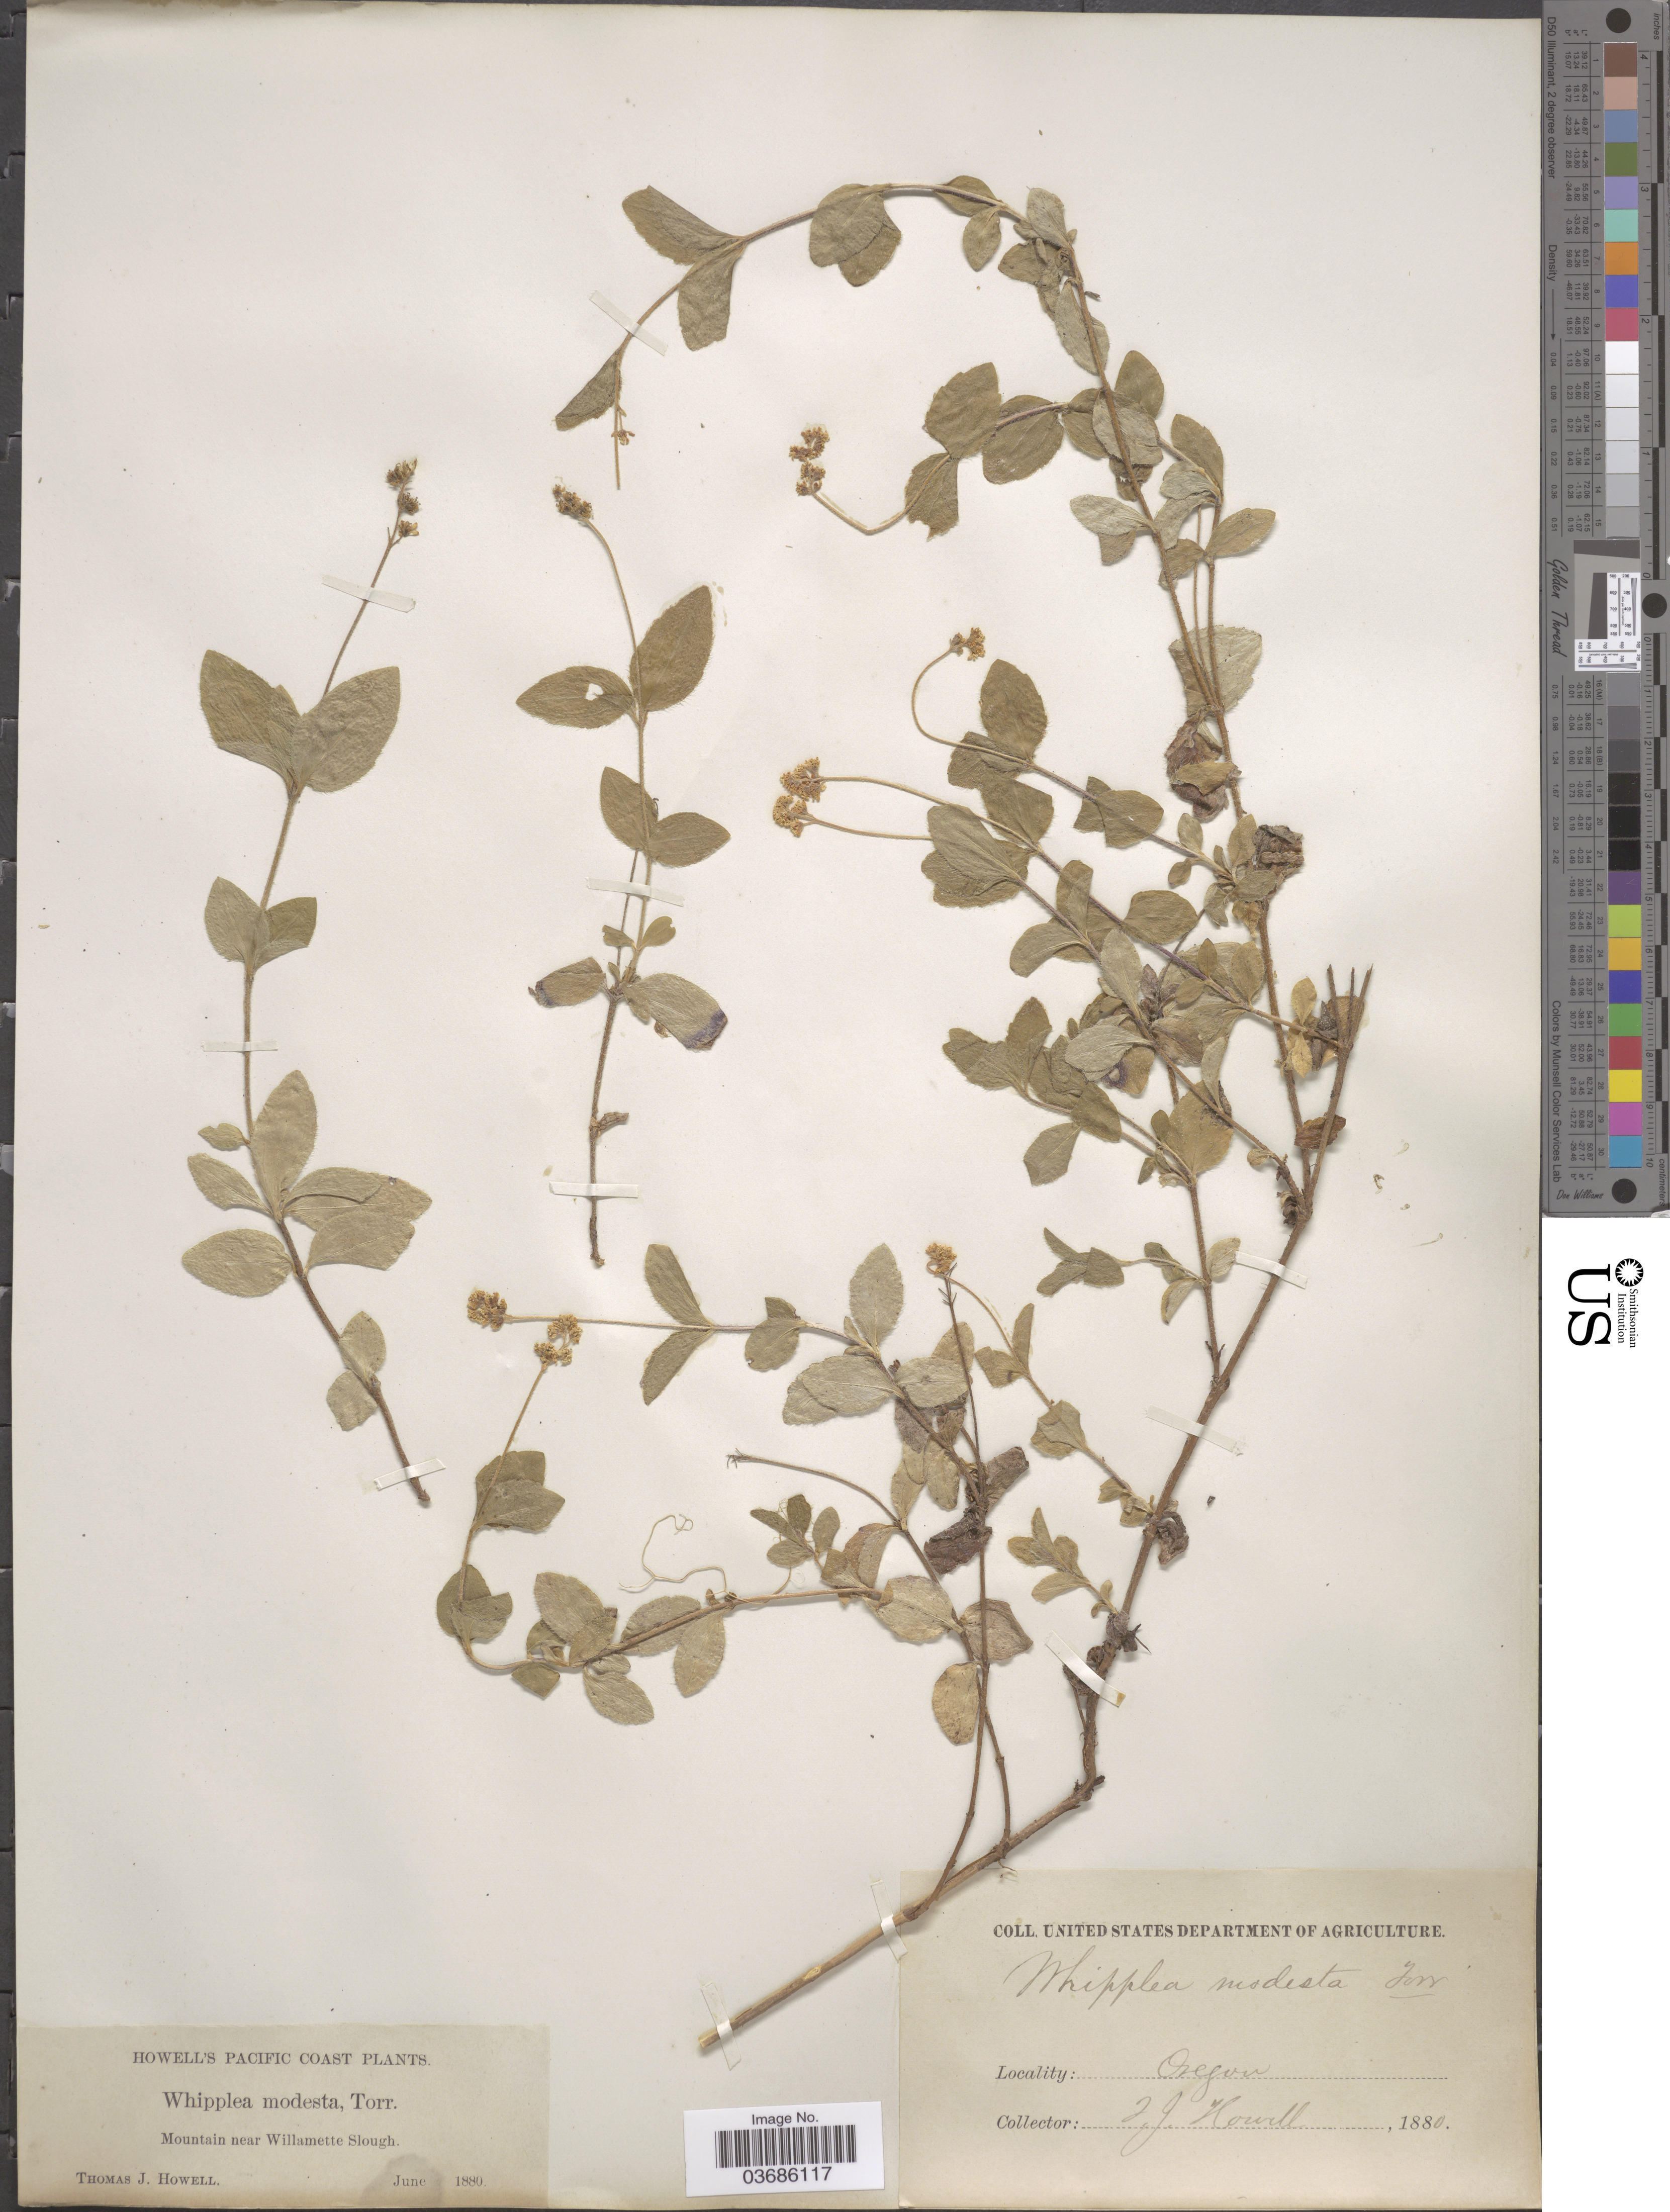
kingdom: Plantae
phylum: Tracheophyta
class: Magnoliopsida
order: Cornales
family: Hydrangeaceae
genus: Whipplea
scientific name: Whipplea modesta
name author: Torr.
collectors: T. J. Howell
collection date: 1880-06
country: United States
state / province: Oregon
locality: Pacific Coast. Mountain near Willamette Slough.